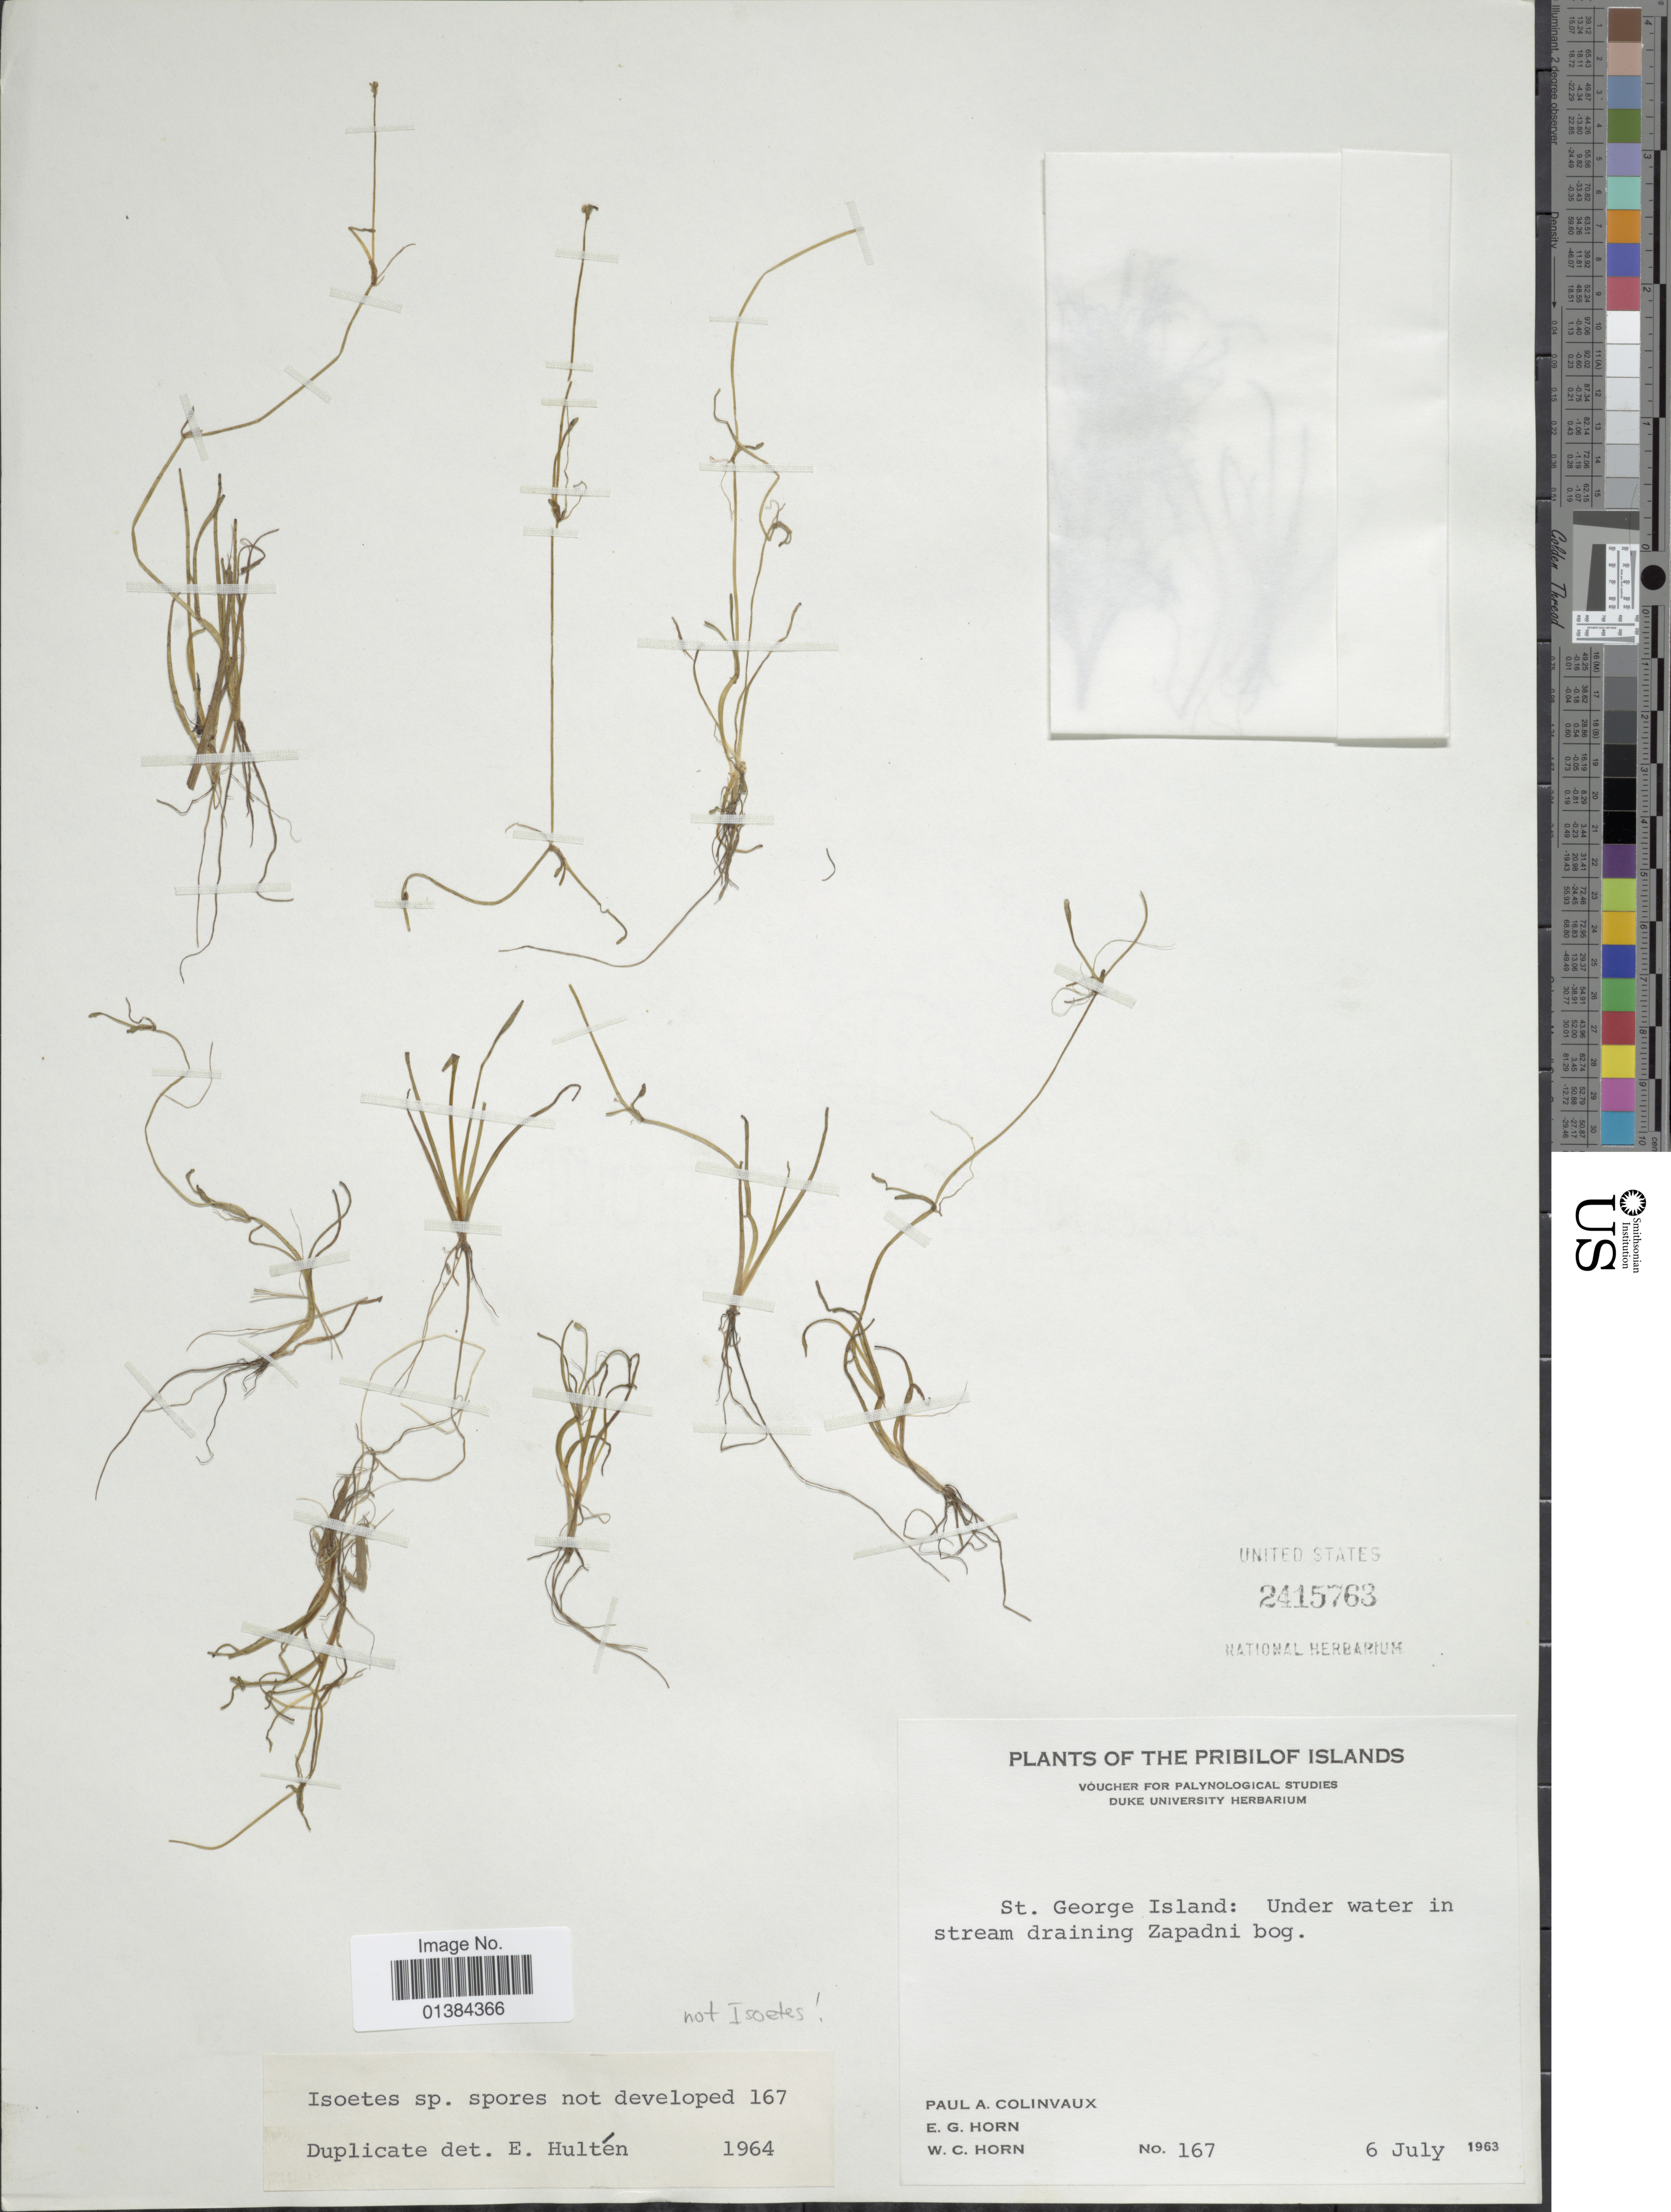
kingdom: Plantae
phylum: Tracheophyta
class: Lycopodiopsida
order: Isoetales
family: Isoetaceae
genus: Isoetes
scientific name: Isoetes sp.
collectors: P. Colinvaux, E. Horn & W. Horn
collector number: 167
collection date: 1963-07-06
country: United States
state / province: Alaska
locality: Pribilof Islands. St. George Island: Under water in stream draining Zapadni bog.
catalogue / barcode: US 2415763